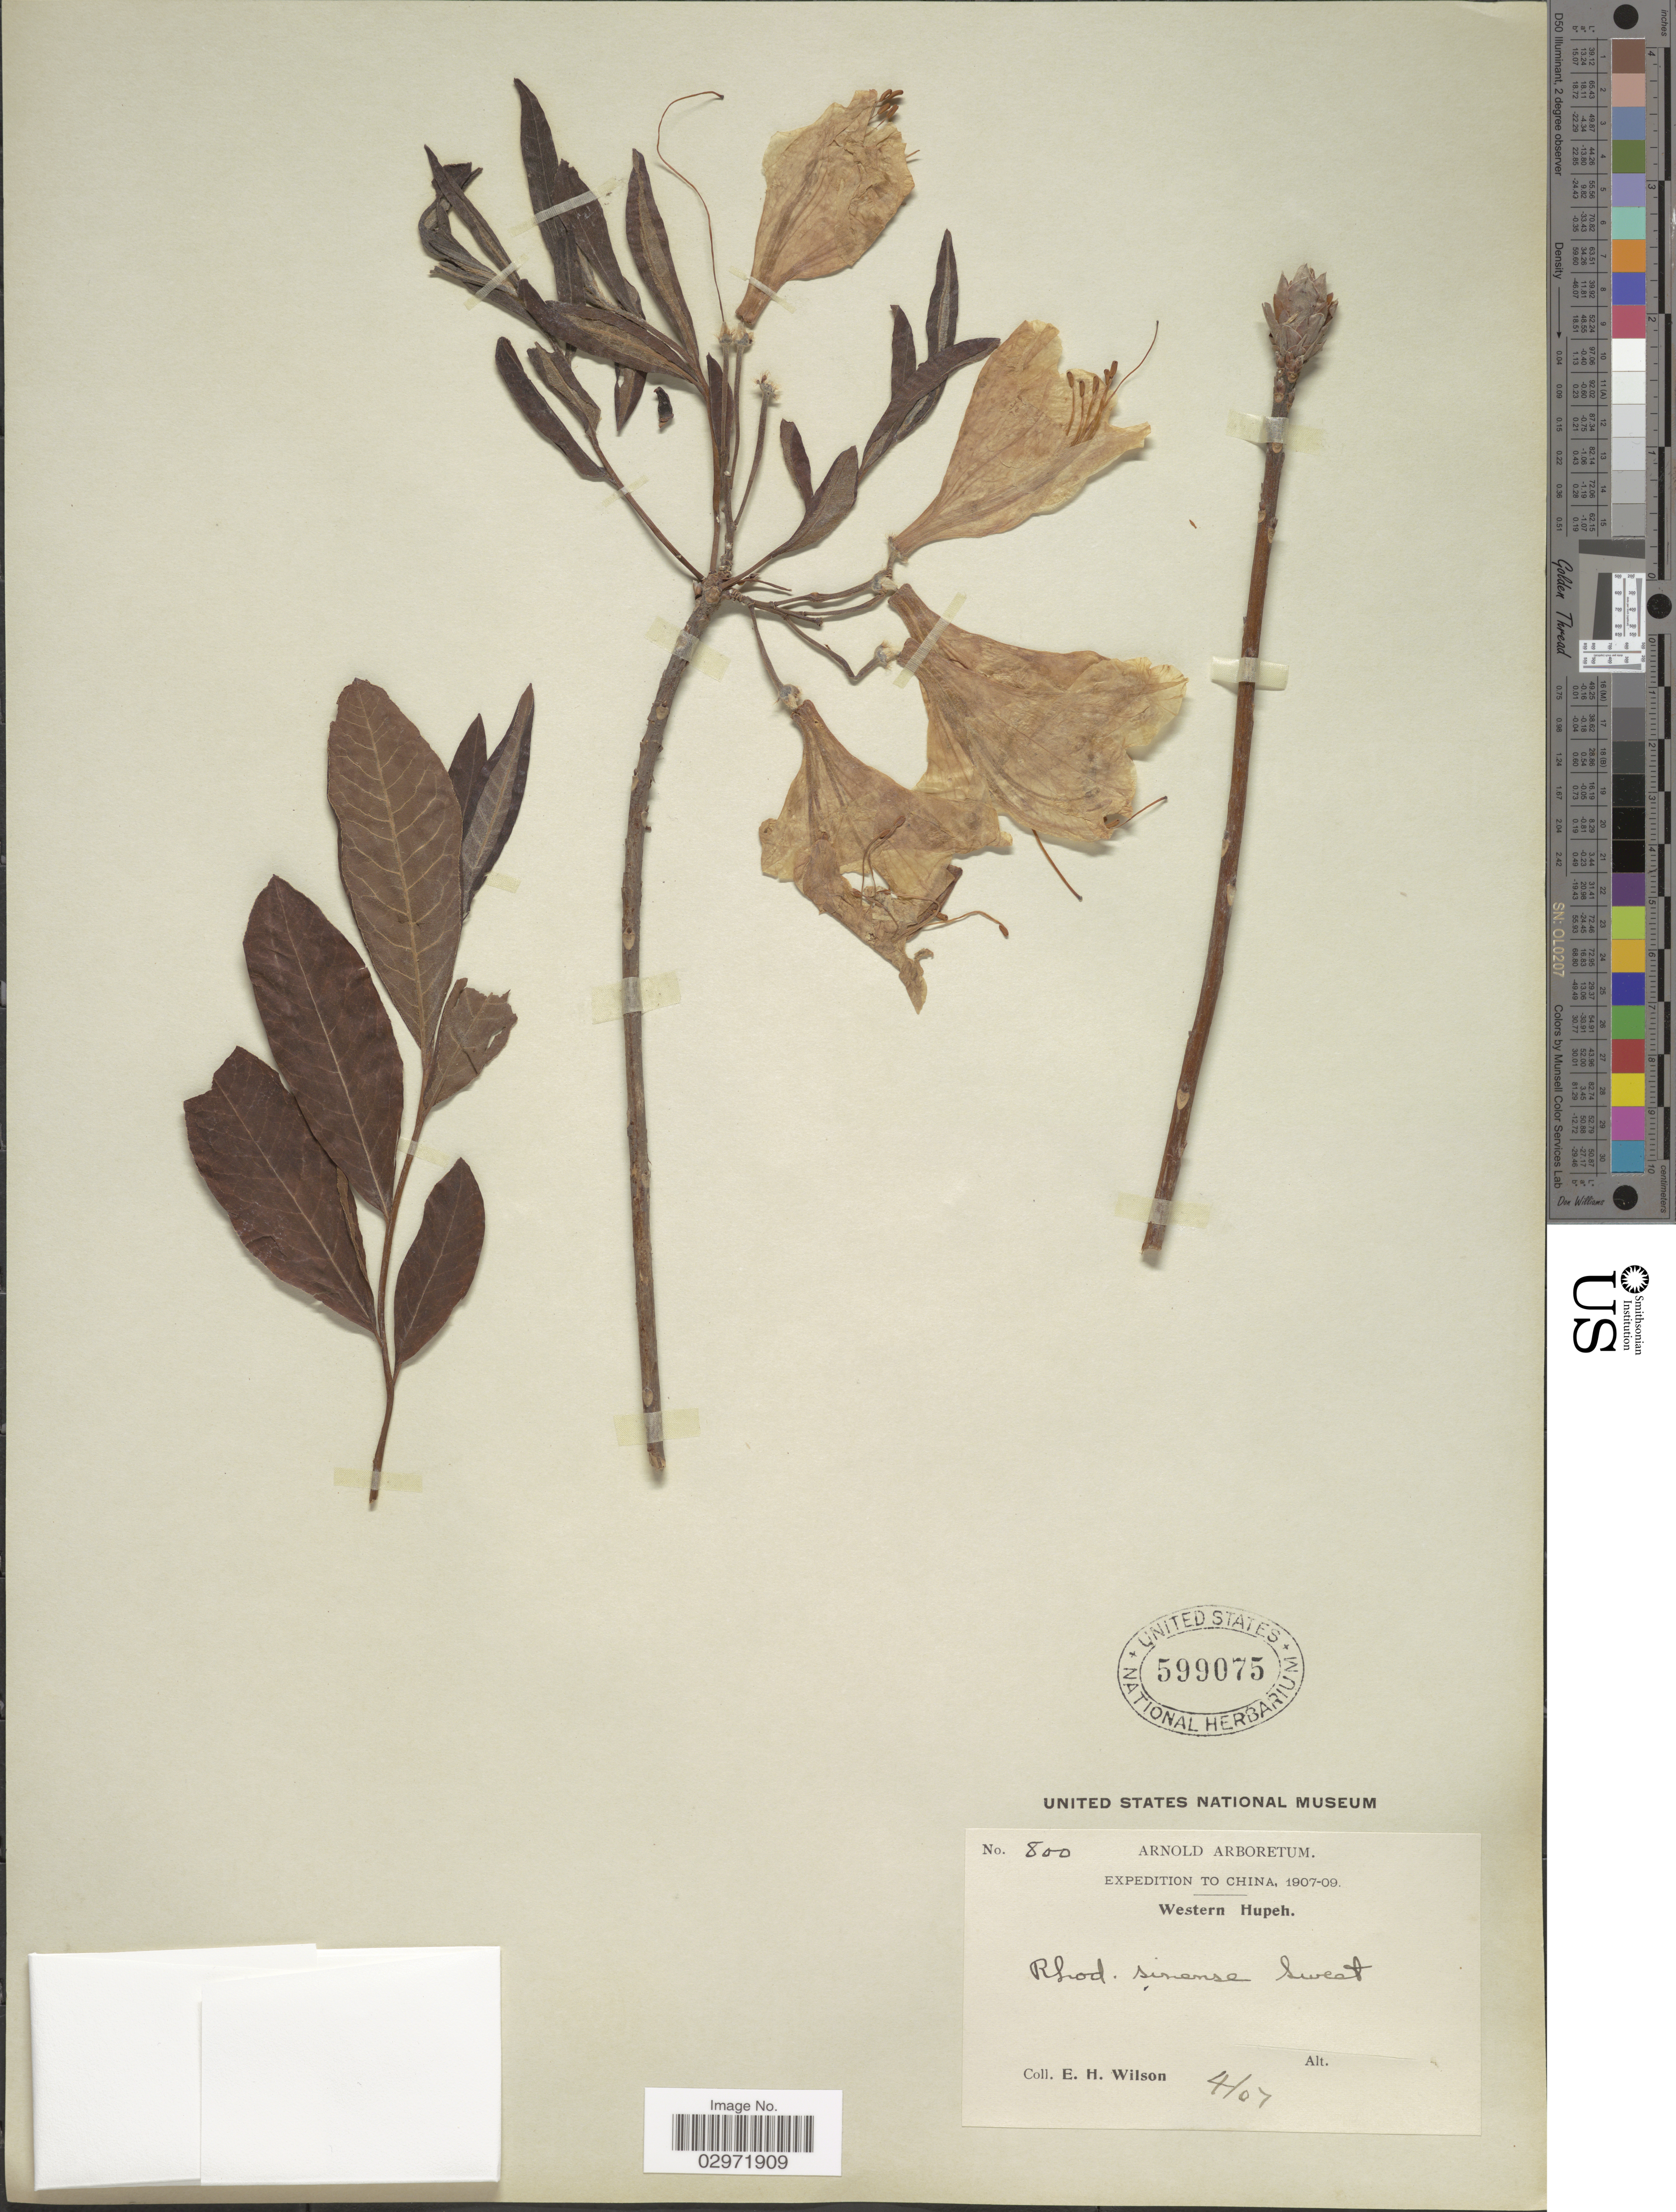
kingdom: Plantae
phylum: Tracheophyta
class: Magnoliopsida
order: Ericales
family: Ericaceae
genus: Rhododendron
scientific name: Rhododendron molle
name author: G. Don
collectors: E. Wilson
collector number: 800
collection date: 1907-04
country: China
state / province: Hubei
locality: Western Hupeh.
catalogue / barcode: US 599075